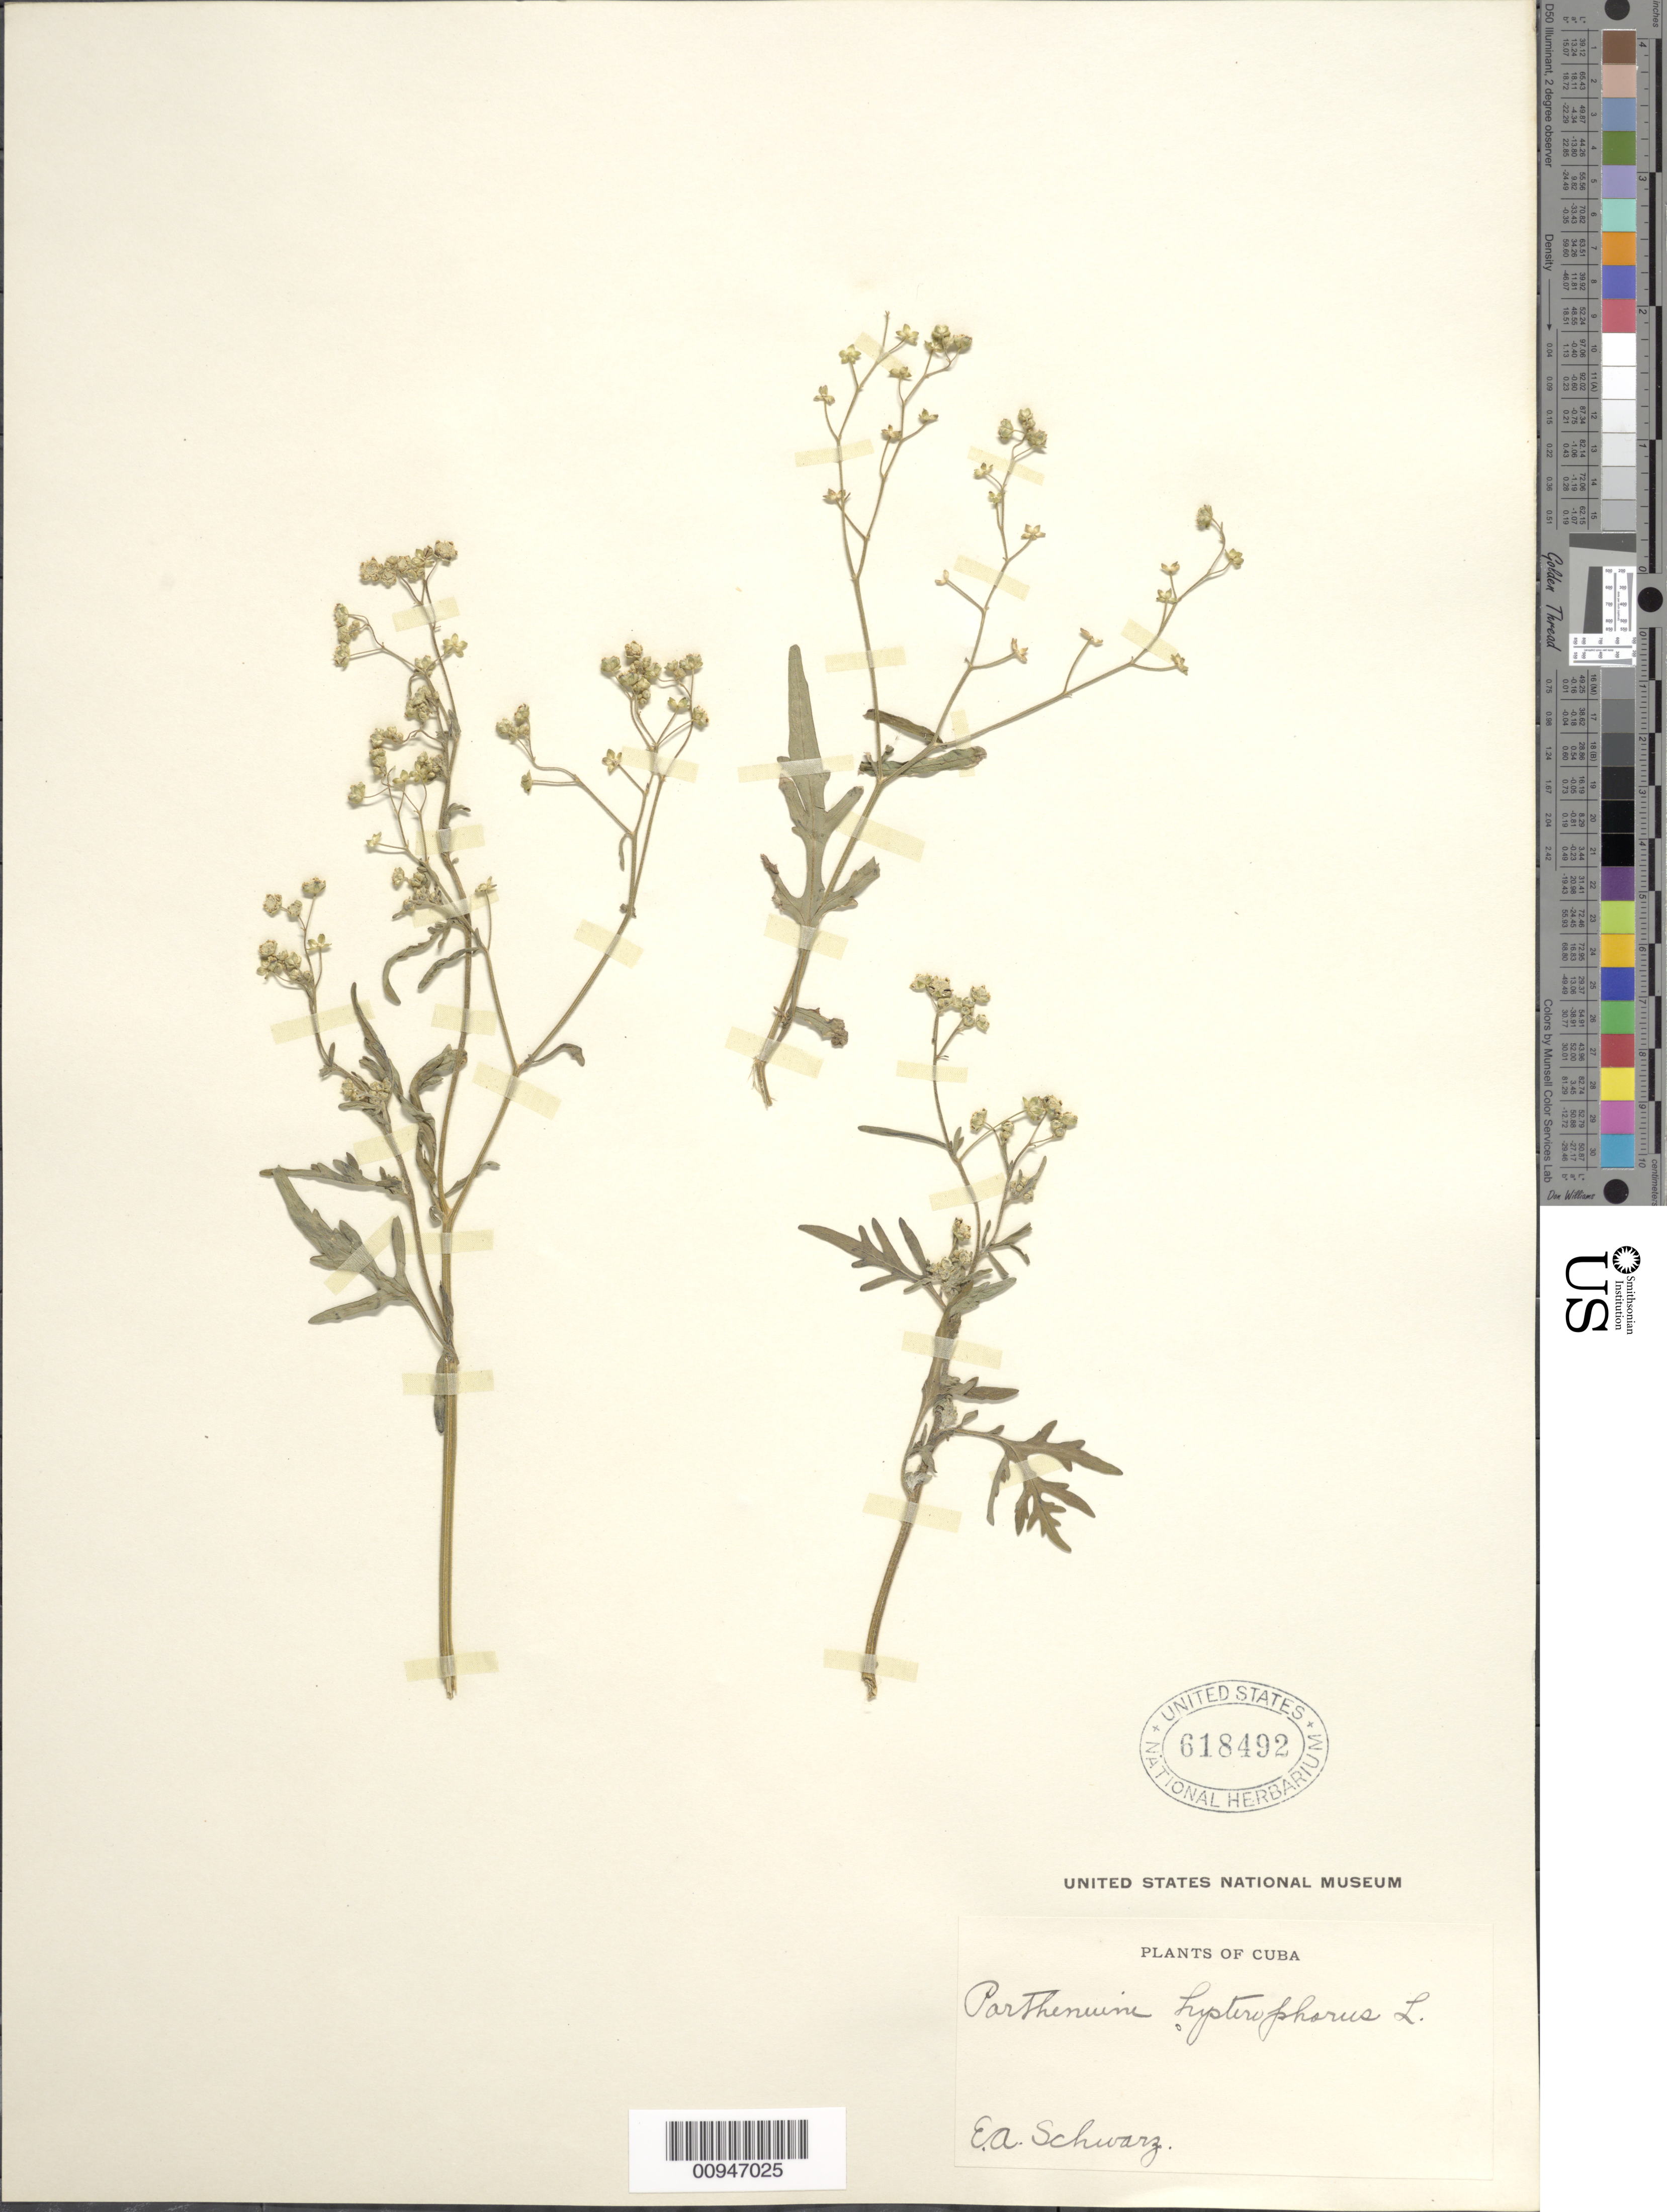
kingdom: Plantae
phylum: Tracheophyta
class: Magnoliopsida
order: Asterales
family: Asteraceae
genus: Parthenium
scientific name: Parthenium hysterophorus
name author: L.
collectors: E. Schwarz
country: Cuba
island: Cuba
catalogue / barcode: US 618492